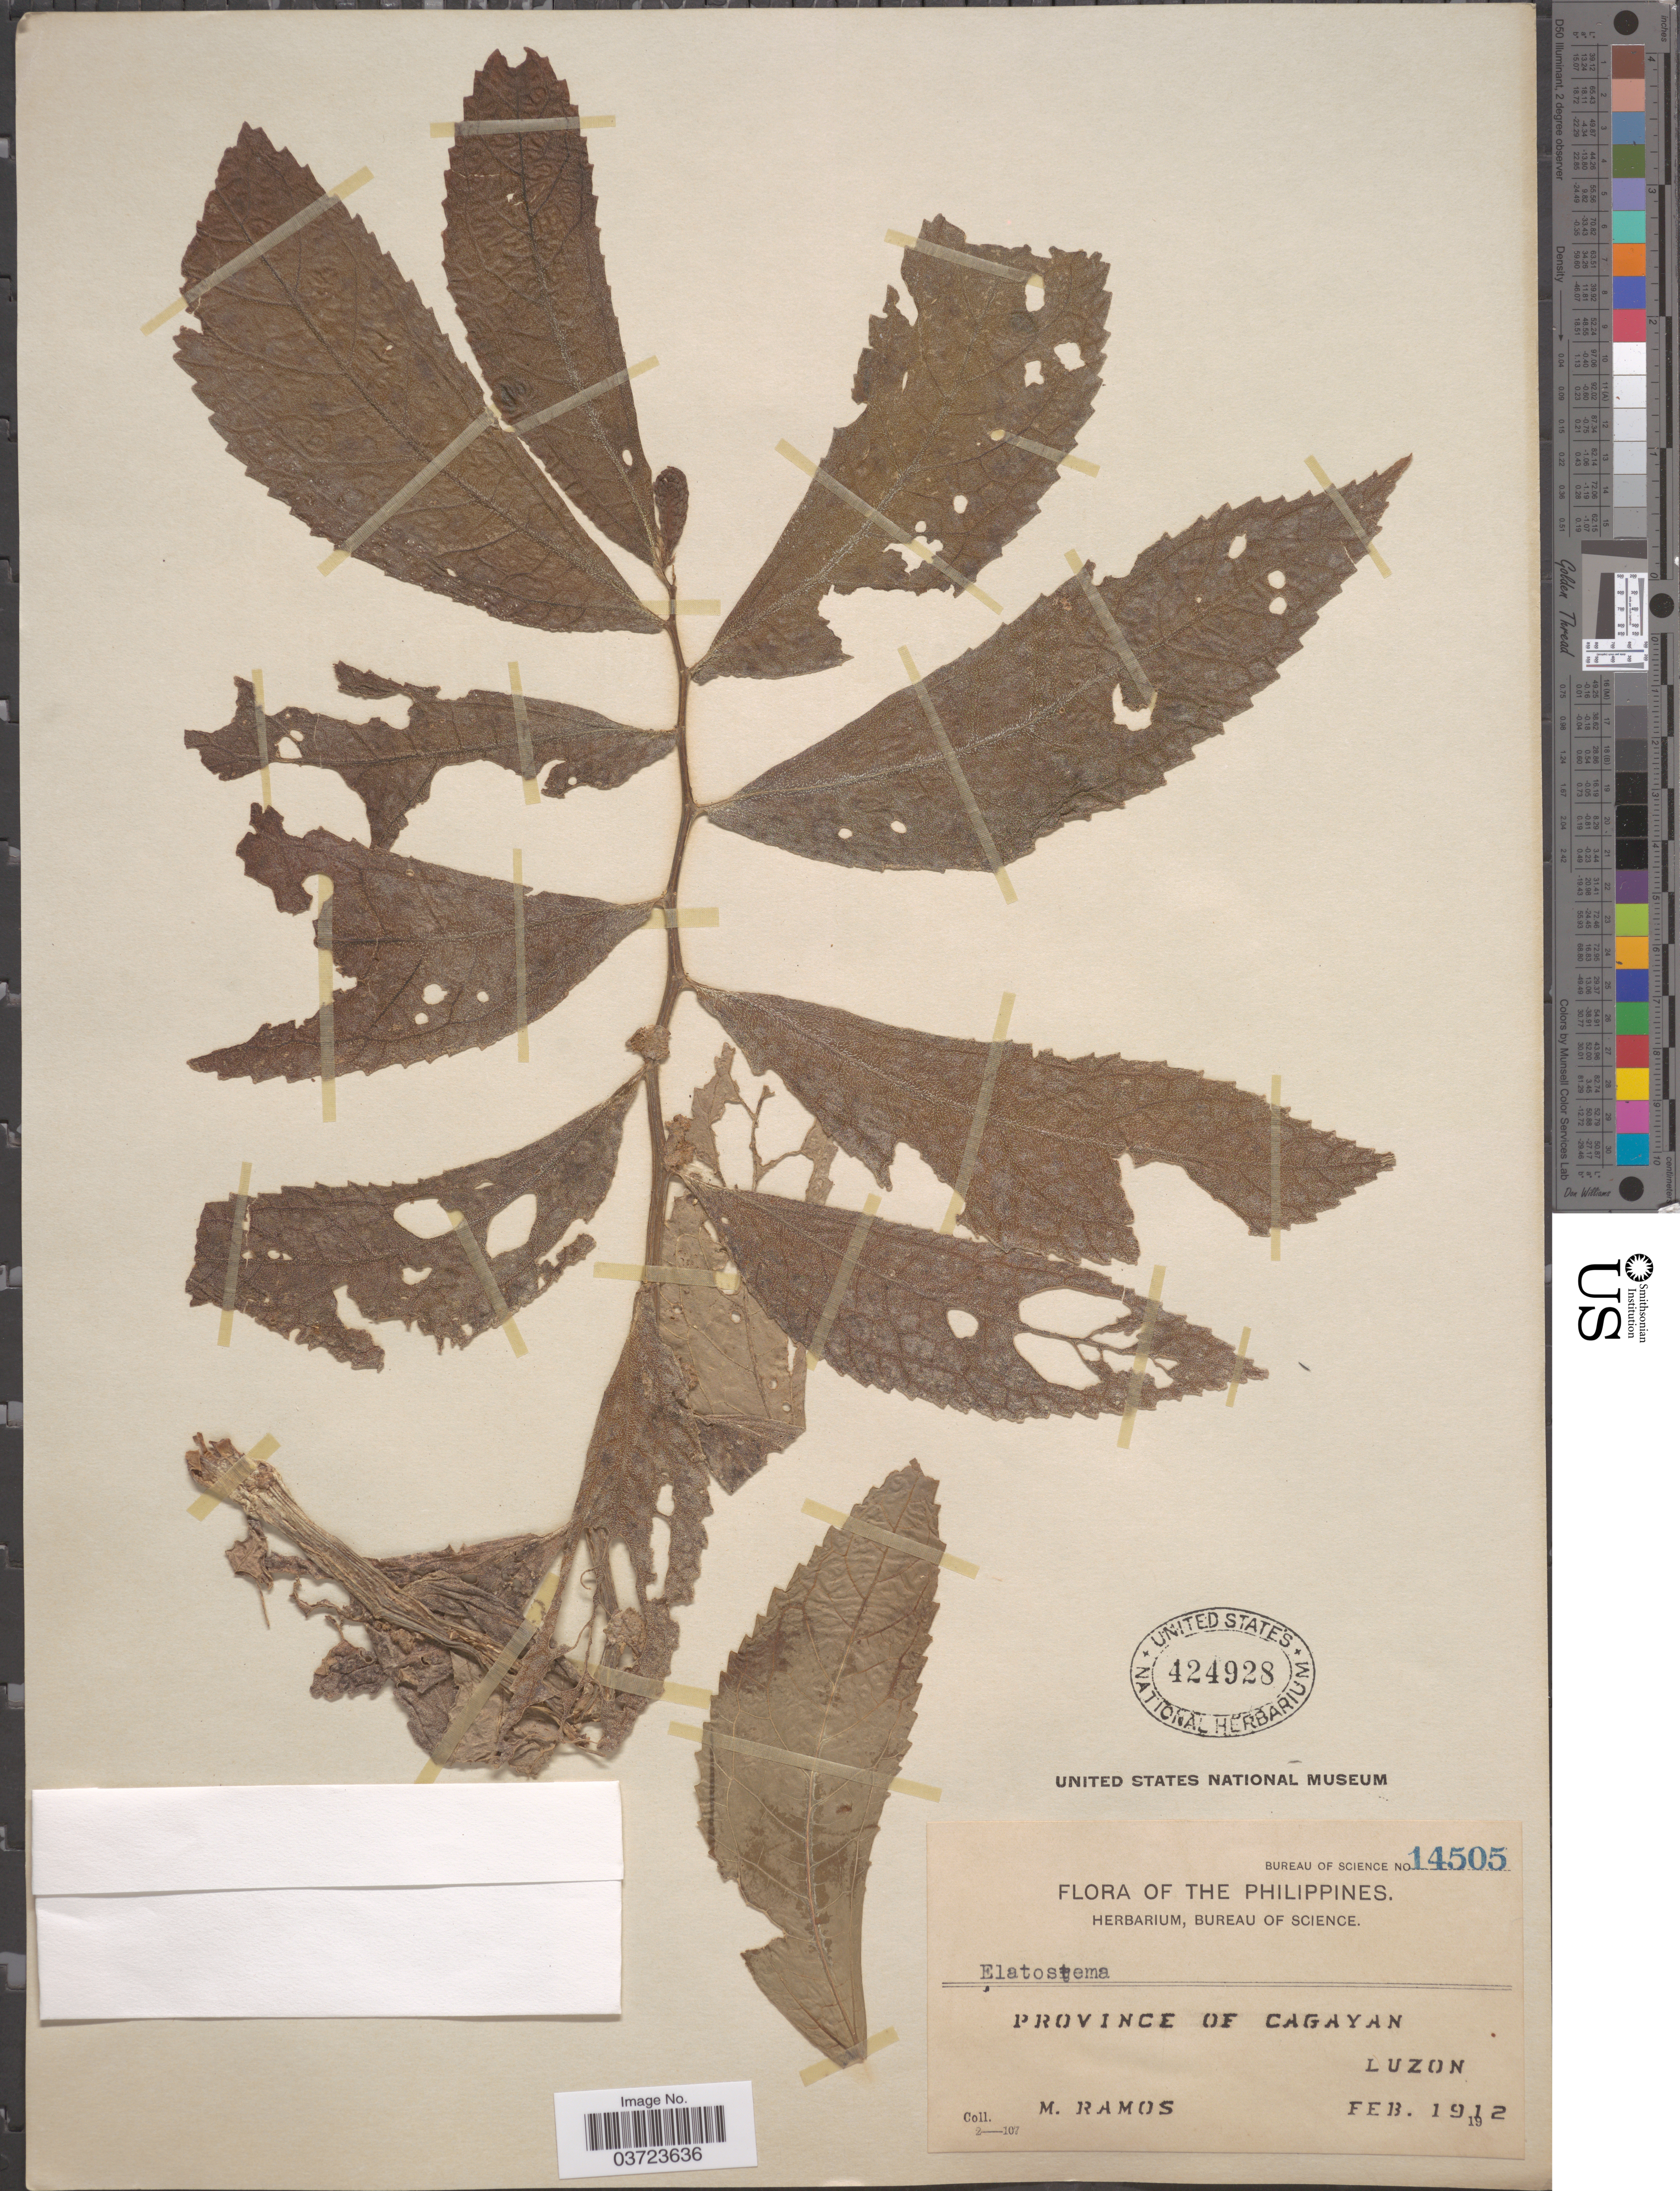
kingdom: Plantae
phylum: Tracheophyta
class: Magnoliopsida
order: Rosales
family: Urticaceae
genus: Elatostema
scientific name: Elatostema sp.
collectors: R. Ramos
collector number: Bureau of Science 14505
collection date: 1912-02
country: Philippines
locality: Province of Cagayan. Luzon.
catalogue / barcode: US 424928